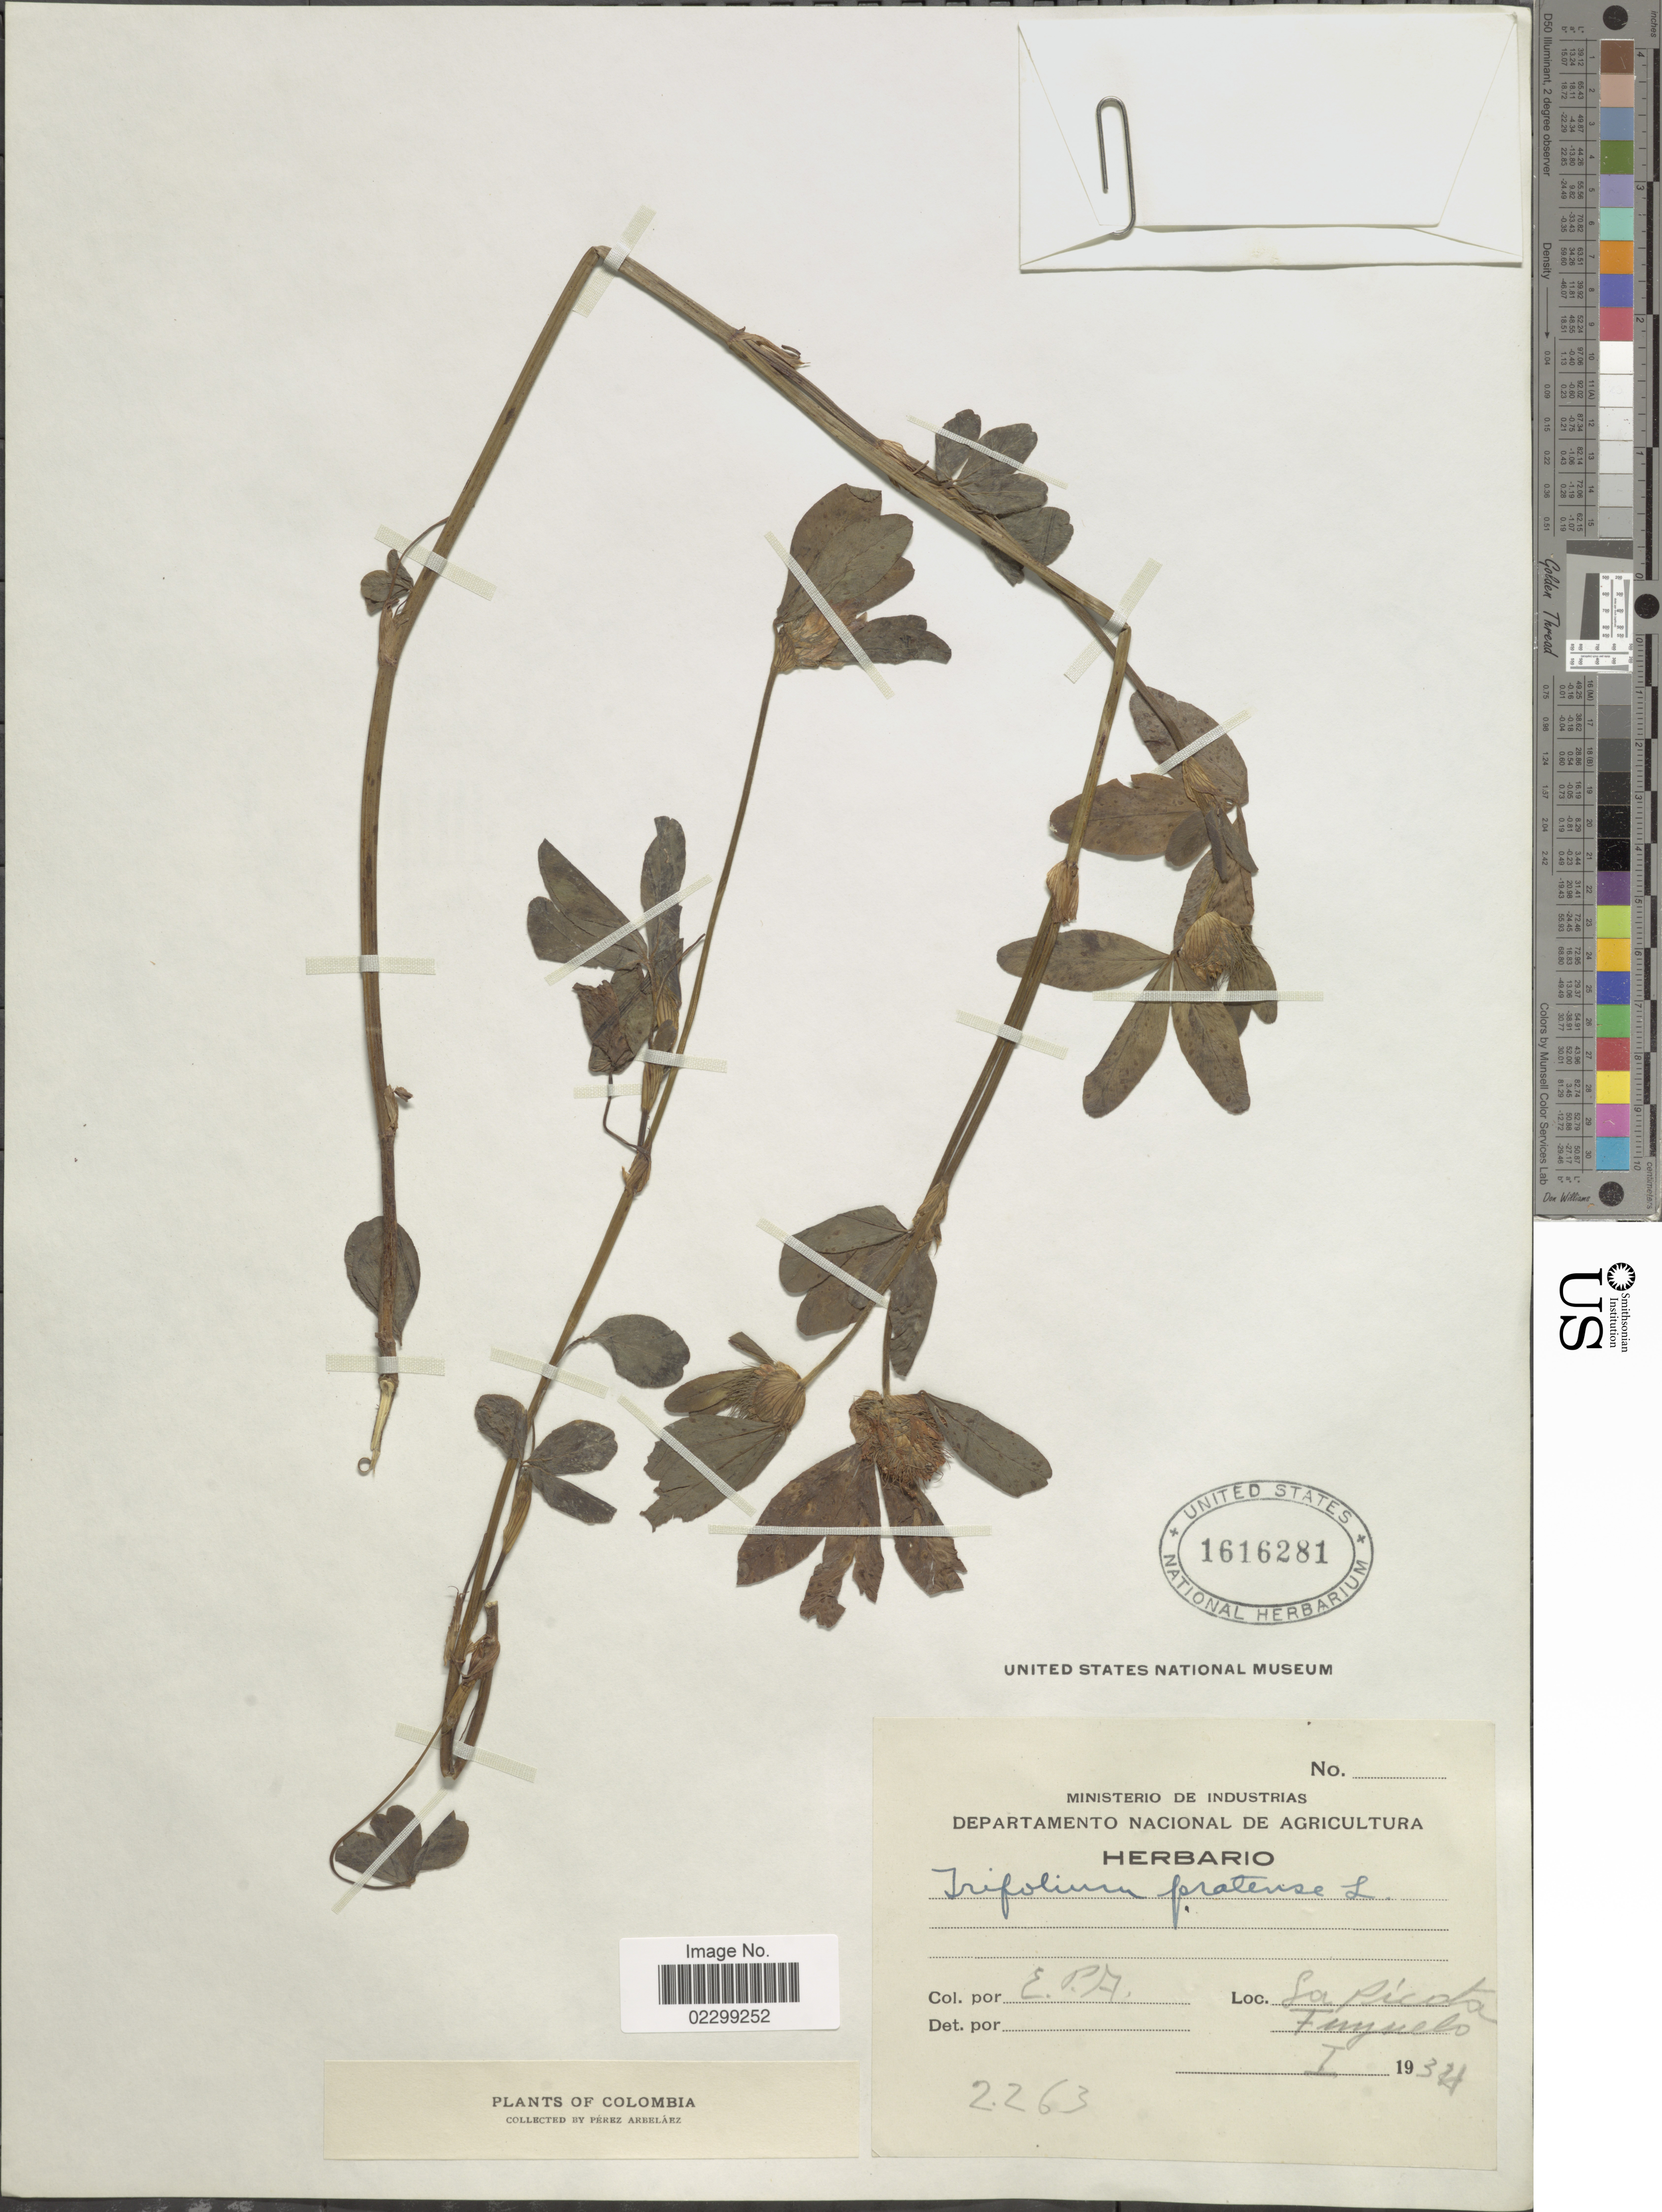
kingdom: Plantae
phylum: Tracheophyta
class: Magnoliopsida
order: Fabales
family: Fabaceae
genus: Trifolium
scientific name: Trifolium pratense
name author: L.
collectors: E. Pérez Arbeláez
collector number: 2263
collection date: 1934-01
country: Colombia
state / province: Bogota D.C.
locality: La Picota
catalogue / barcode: US 1616281